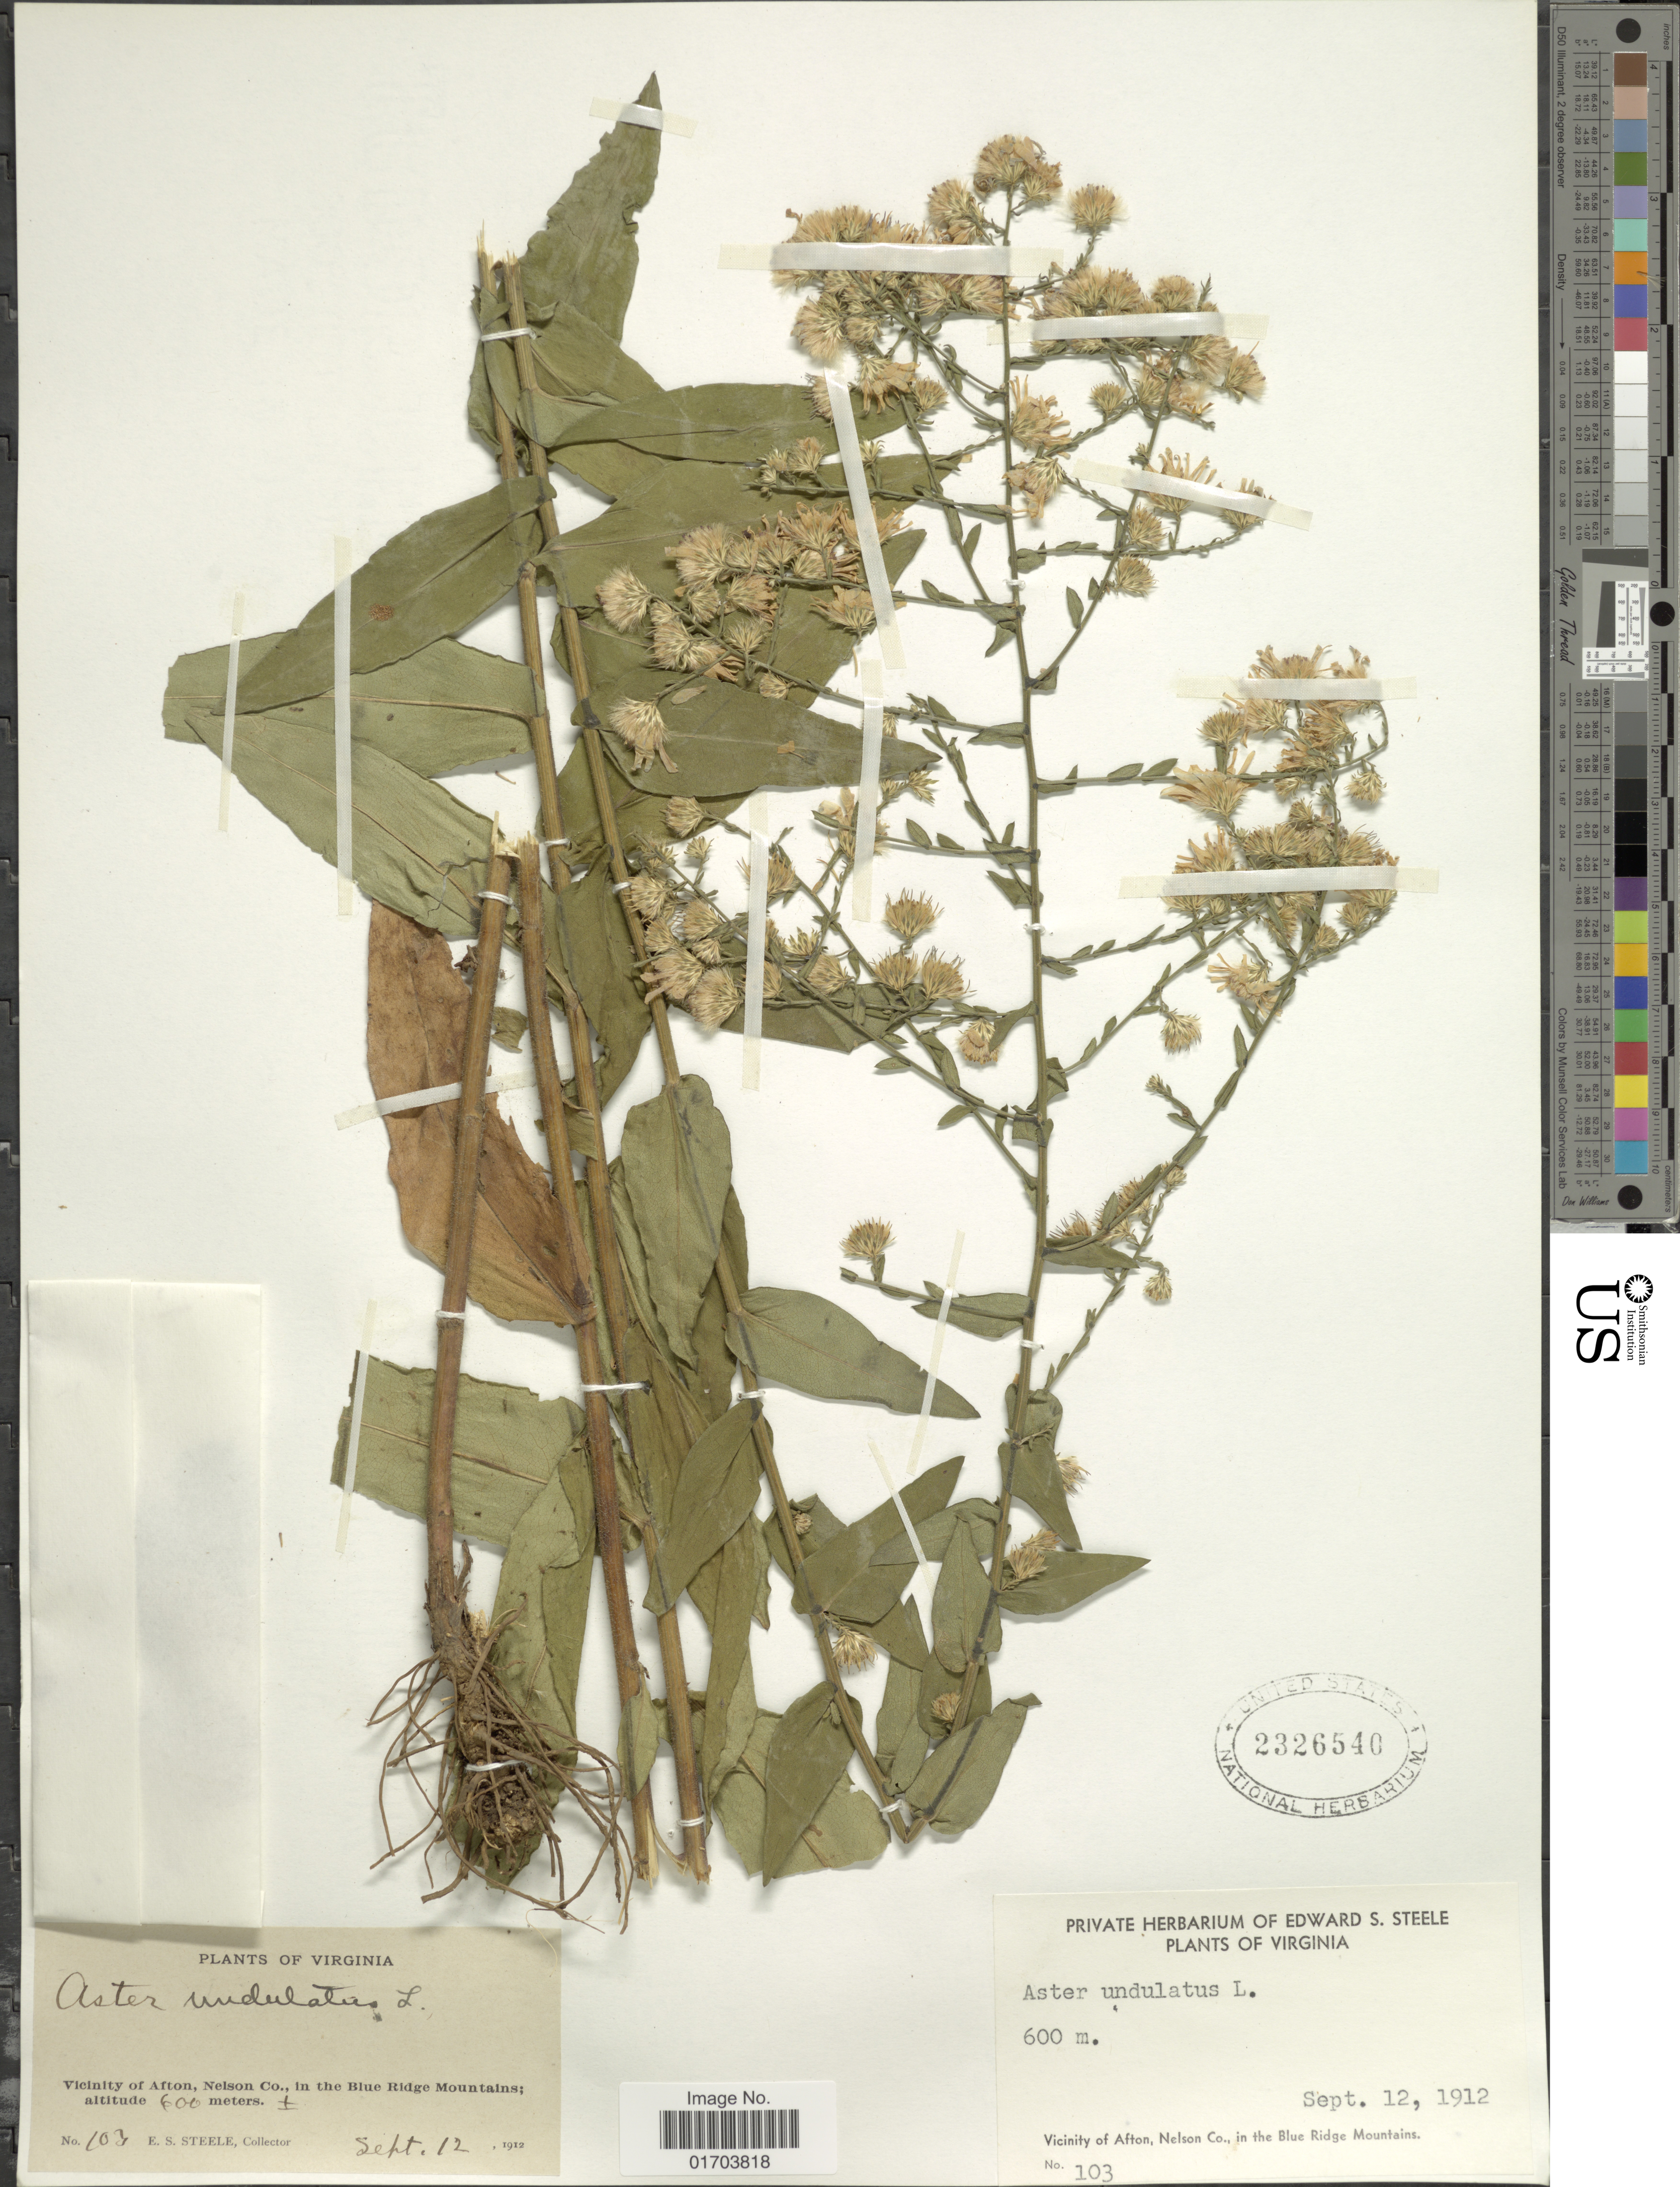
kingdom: Plantae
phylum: Tracheophyta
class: Magnoliopsida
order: Asterales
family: Asteraceae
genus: Symphyotrichum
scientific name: Symphyotrichum undulatum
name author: (L.) G.L. Nesom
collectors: E. Steele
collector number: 103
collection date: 1912-09-12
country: United States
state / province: Virginia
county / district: Nelson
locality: Vicinity of Afton, Neslon Co., in the Blue Ridge Mountains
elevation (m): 600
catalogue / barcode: US 2326540